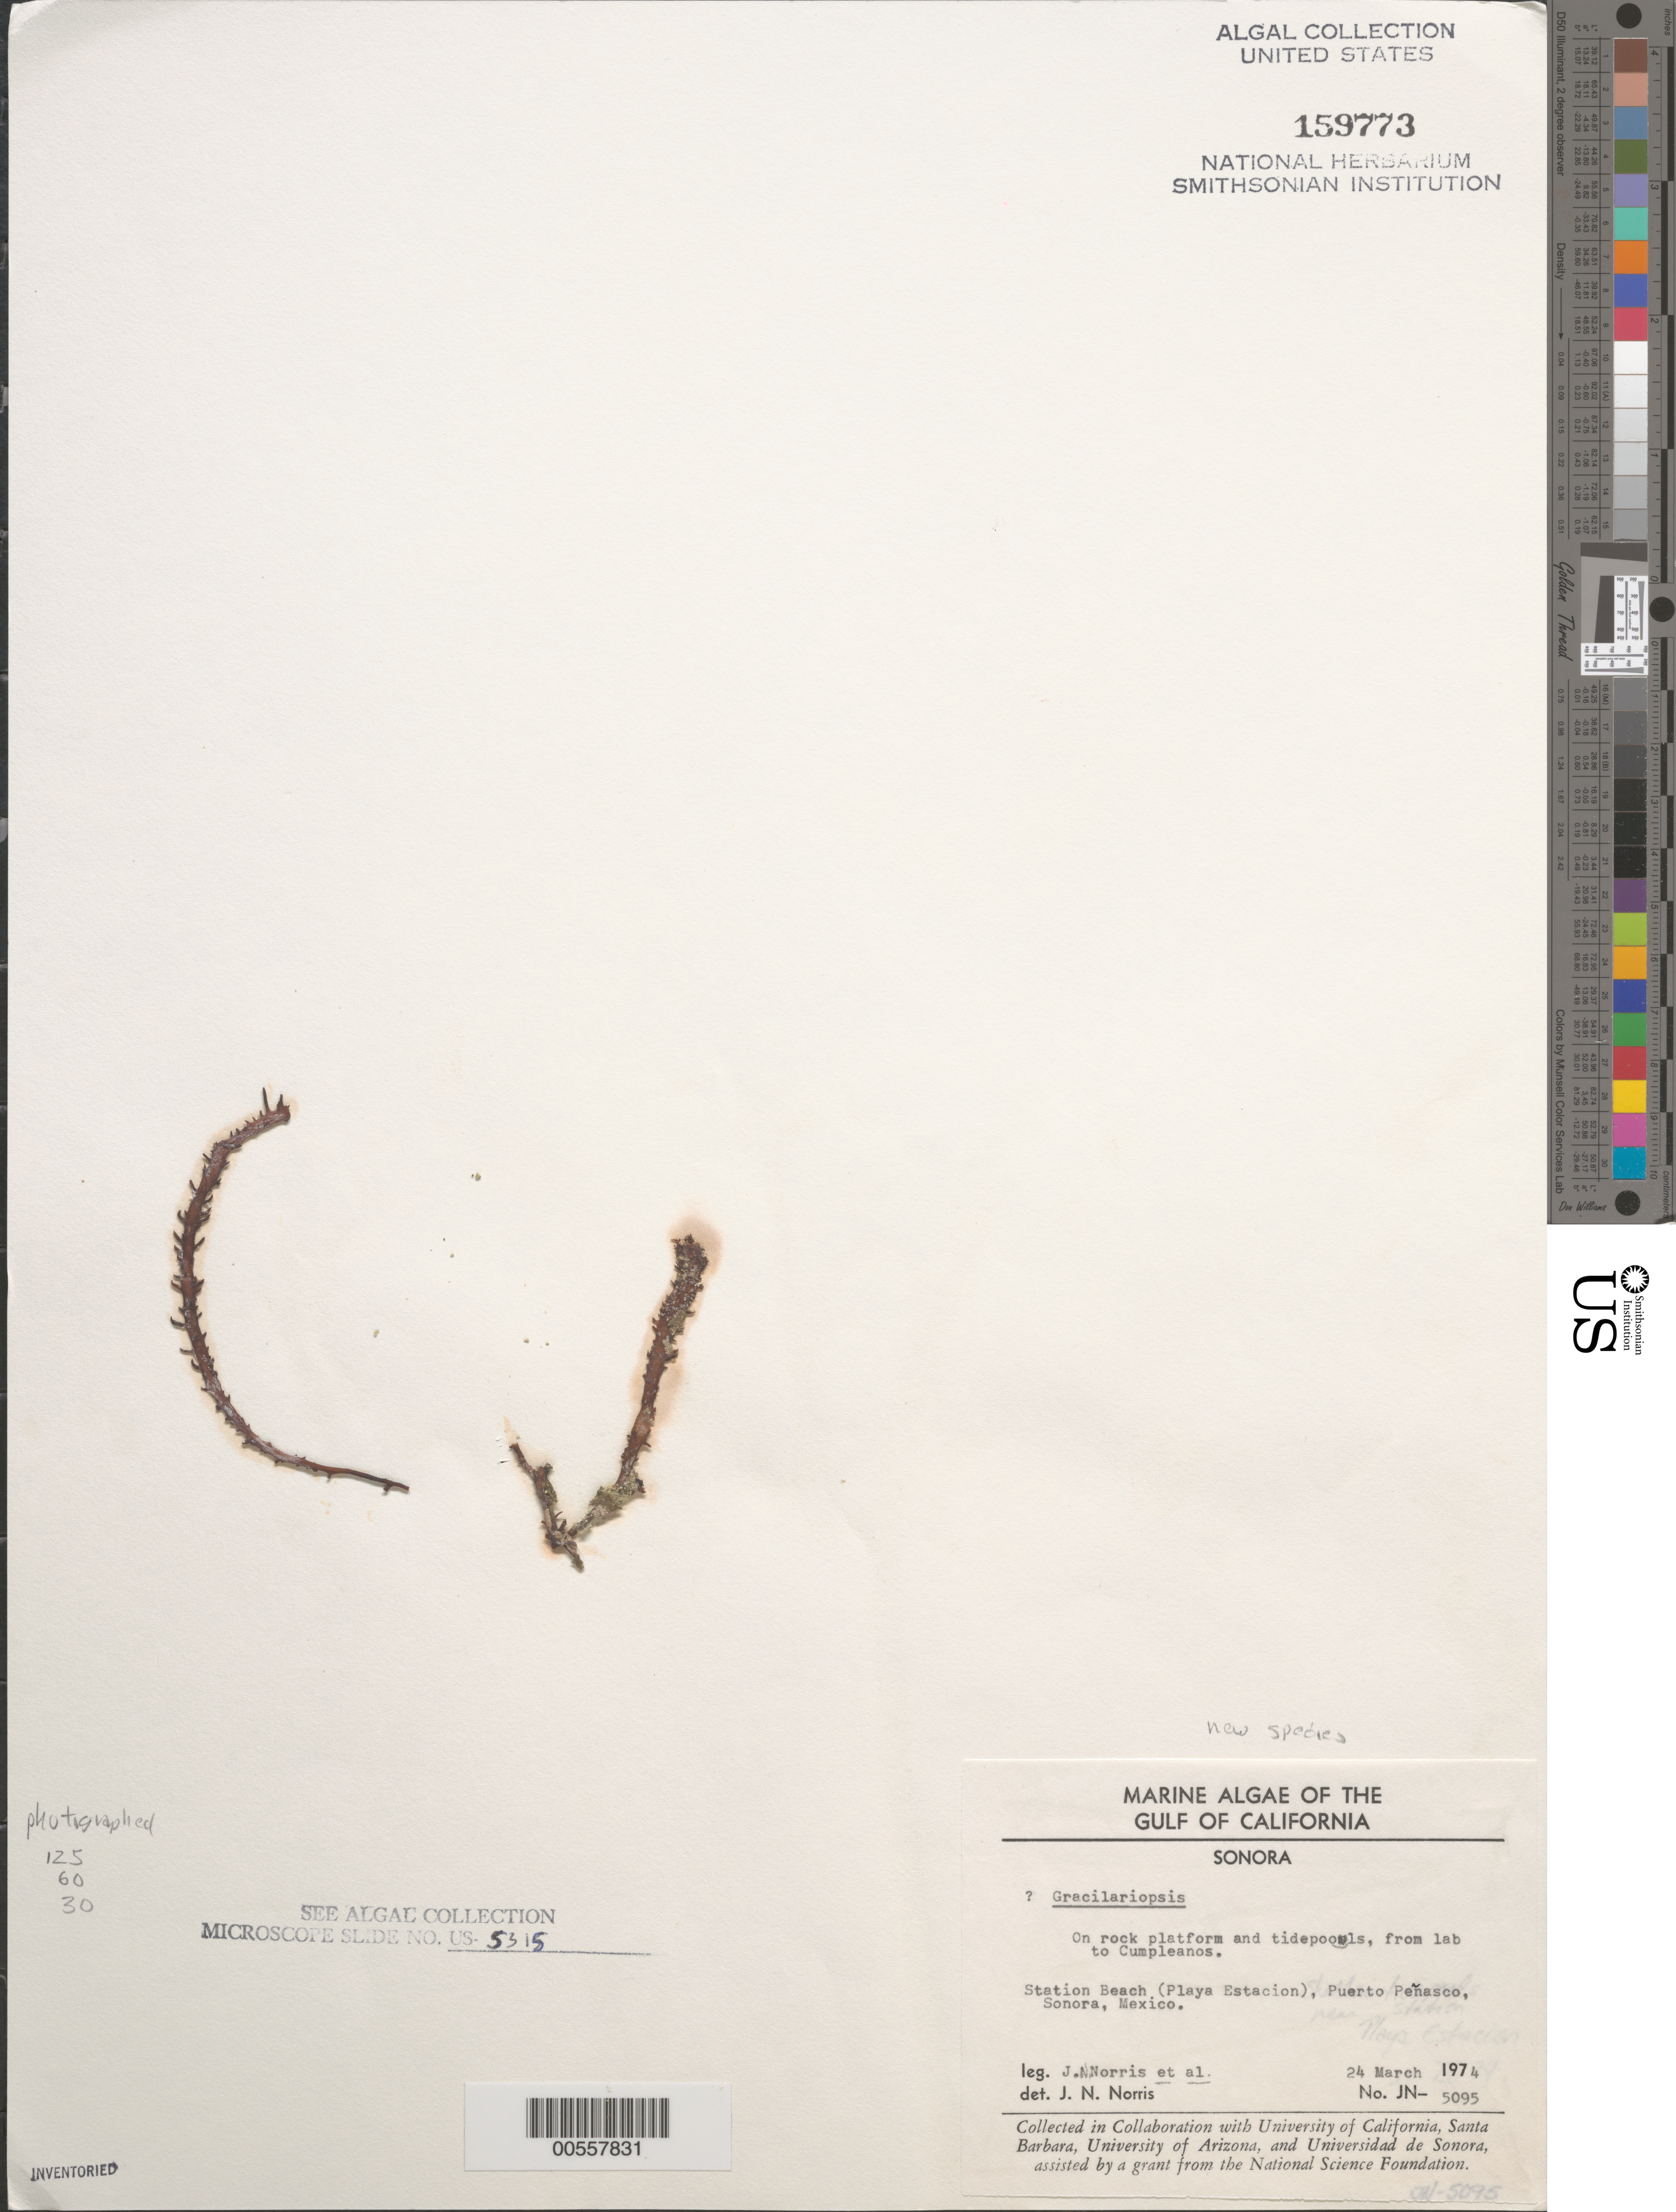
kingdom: Plantae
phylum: Rhodophyta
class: Florideophyceae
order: Gracilariales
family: Gracilariaceae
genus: Gracilariopsis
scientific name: Gracilariopsis sp.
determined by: Norris, James N.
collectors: J. N. Norris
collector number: JN-5095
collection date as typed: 24 Mar 1974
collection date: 1974-03-24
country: Mexico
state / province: Sonora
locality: Playa Estacion, Puerto Penasco, marine station-Cumpleanos tide pool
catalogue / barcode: US 159773